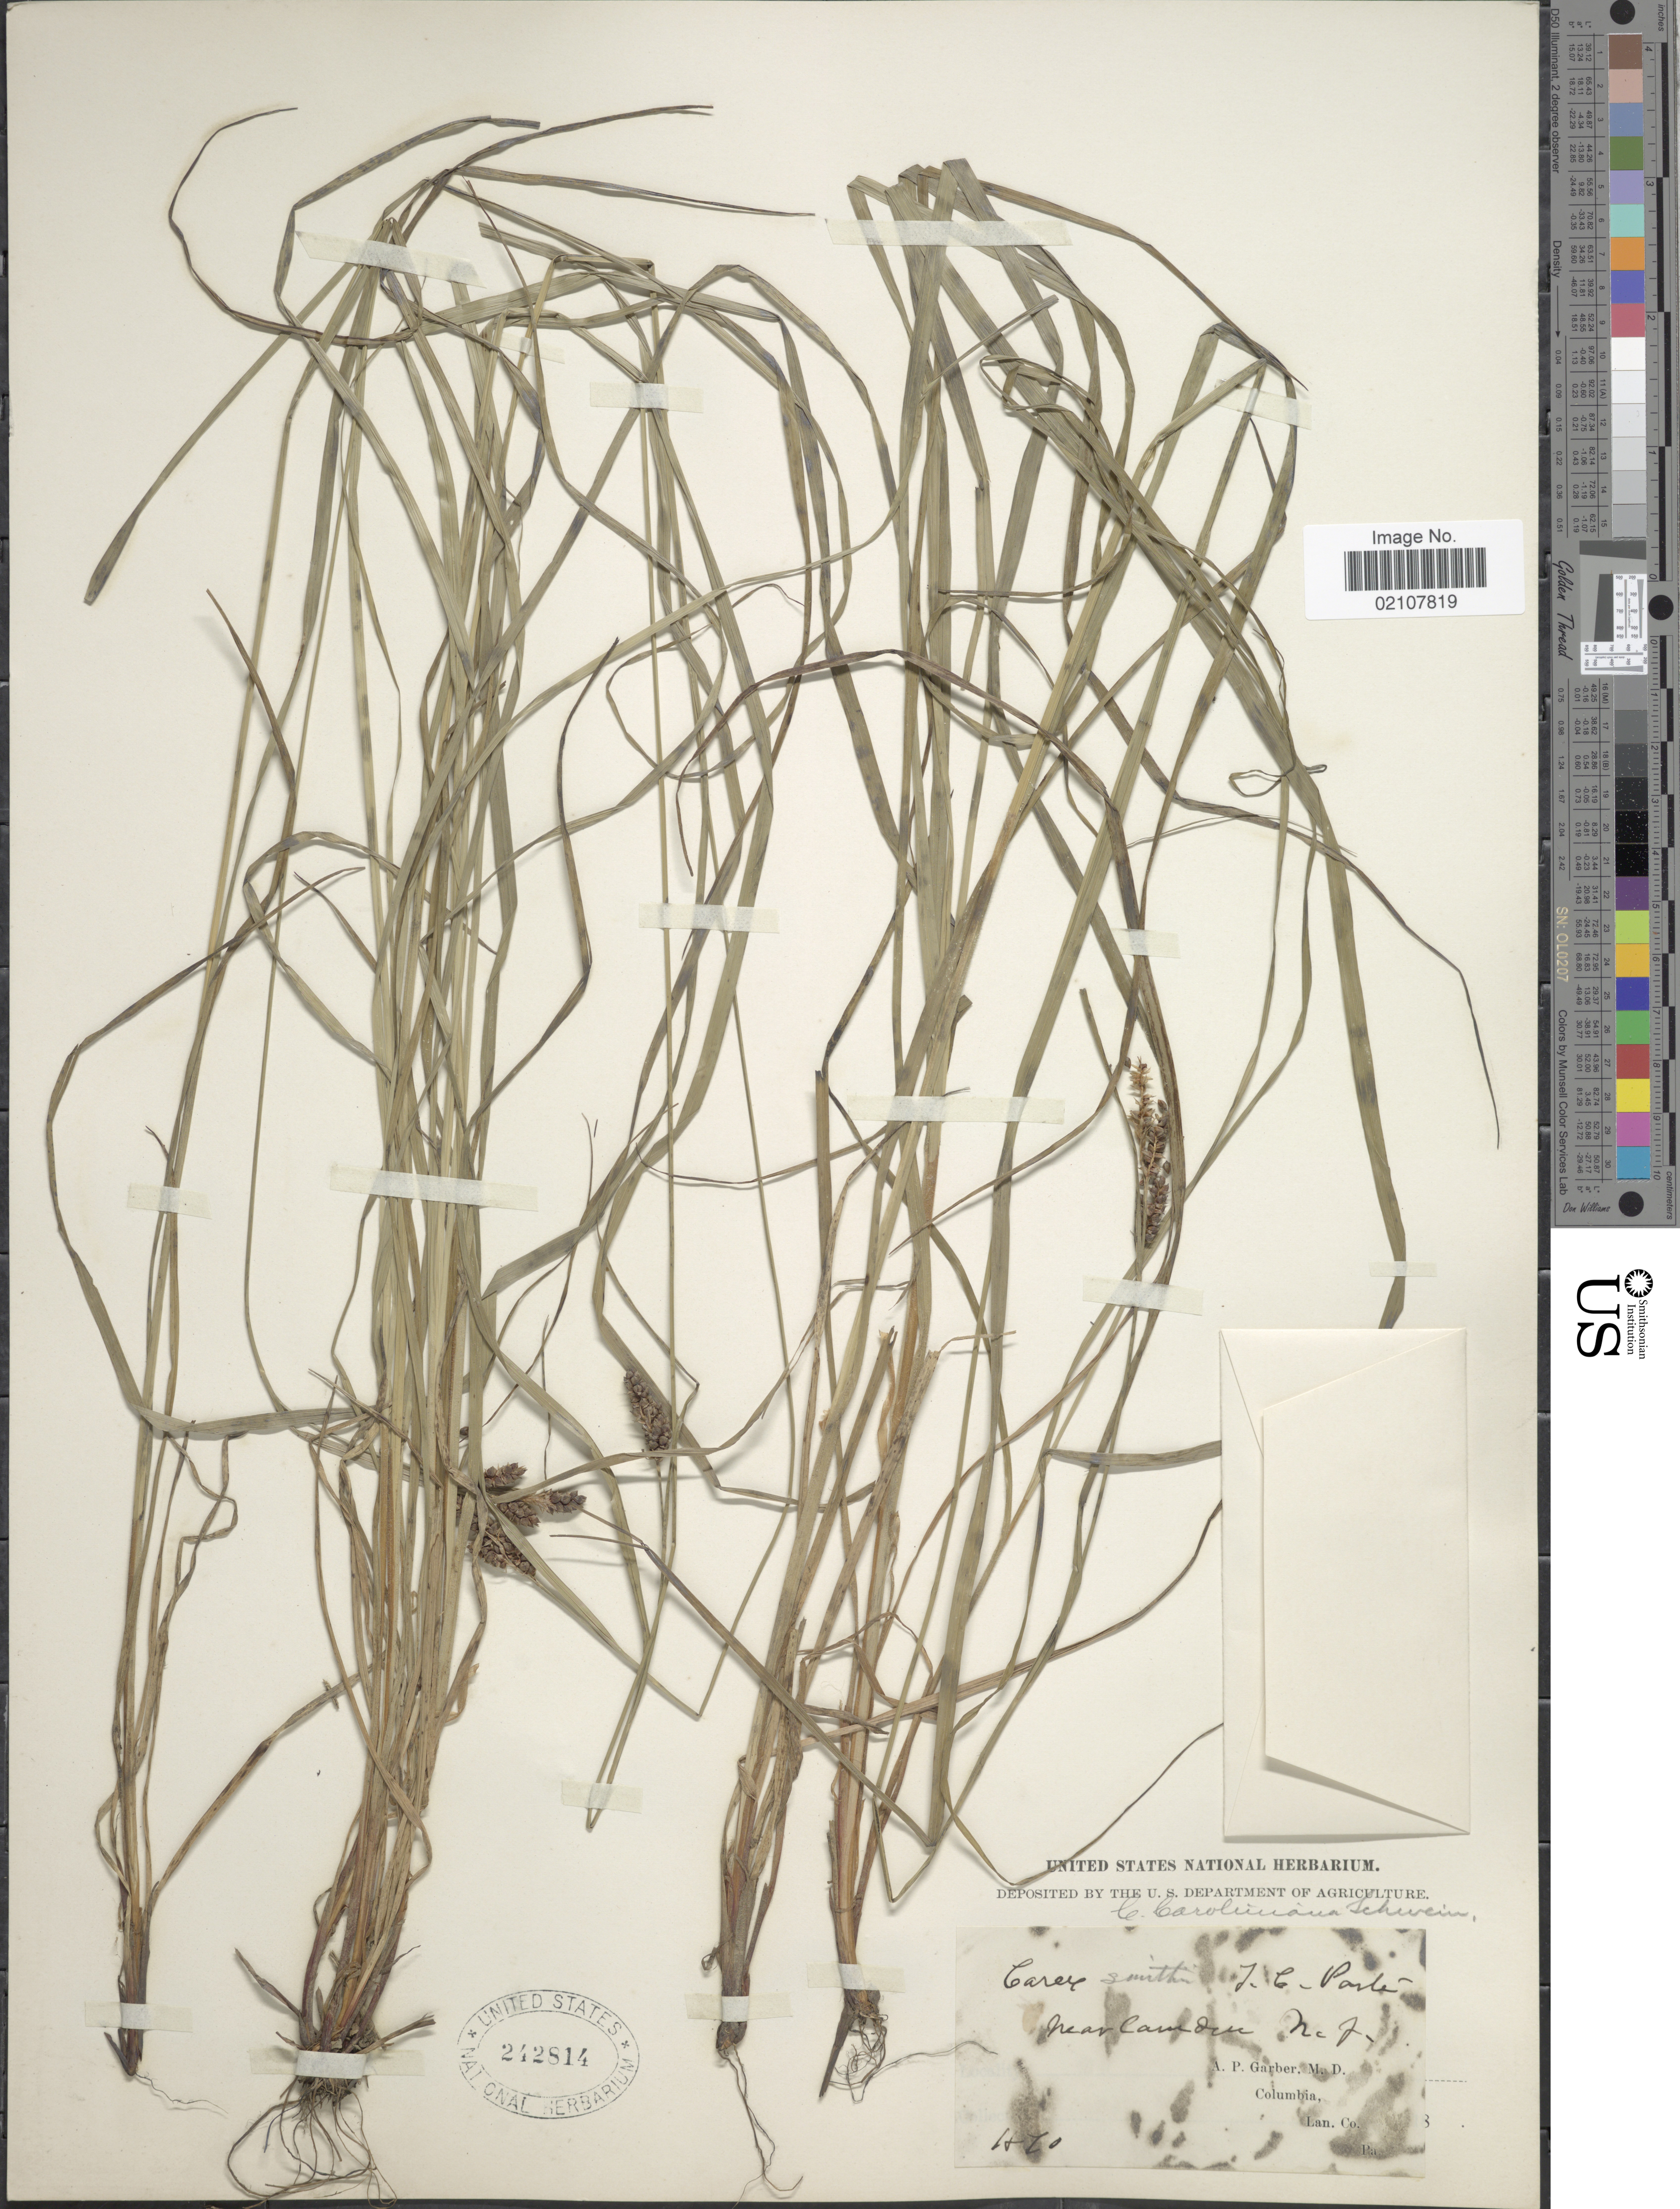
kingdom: Plantae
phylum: Tracheophyta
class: Liliopsida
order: Poales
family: Cyperaceae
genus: Carex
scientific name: Carex caroliniana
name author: Schwein.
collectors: A. P. Garber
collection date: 1870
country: United States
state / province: New Jersey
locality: Near Camden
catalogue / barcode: US 242814